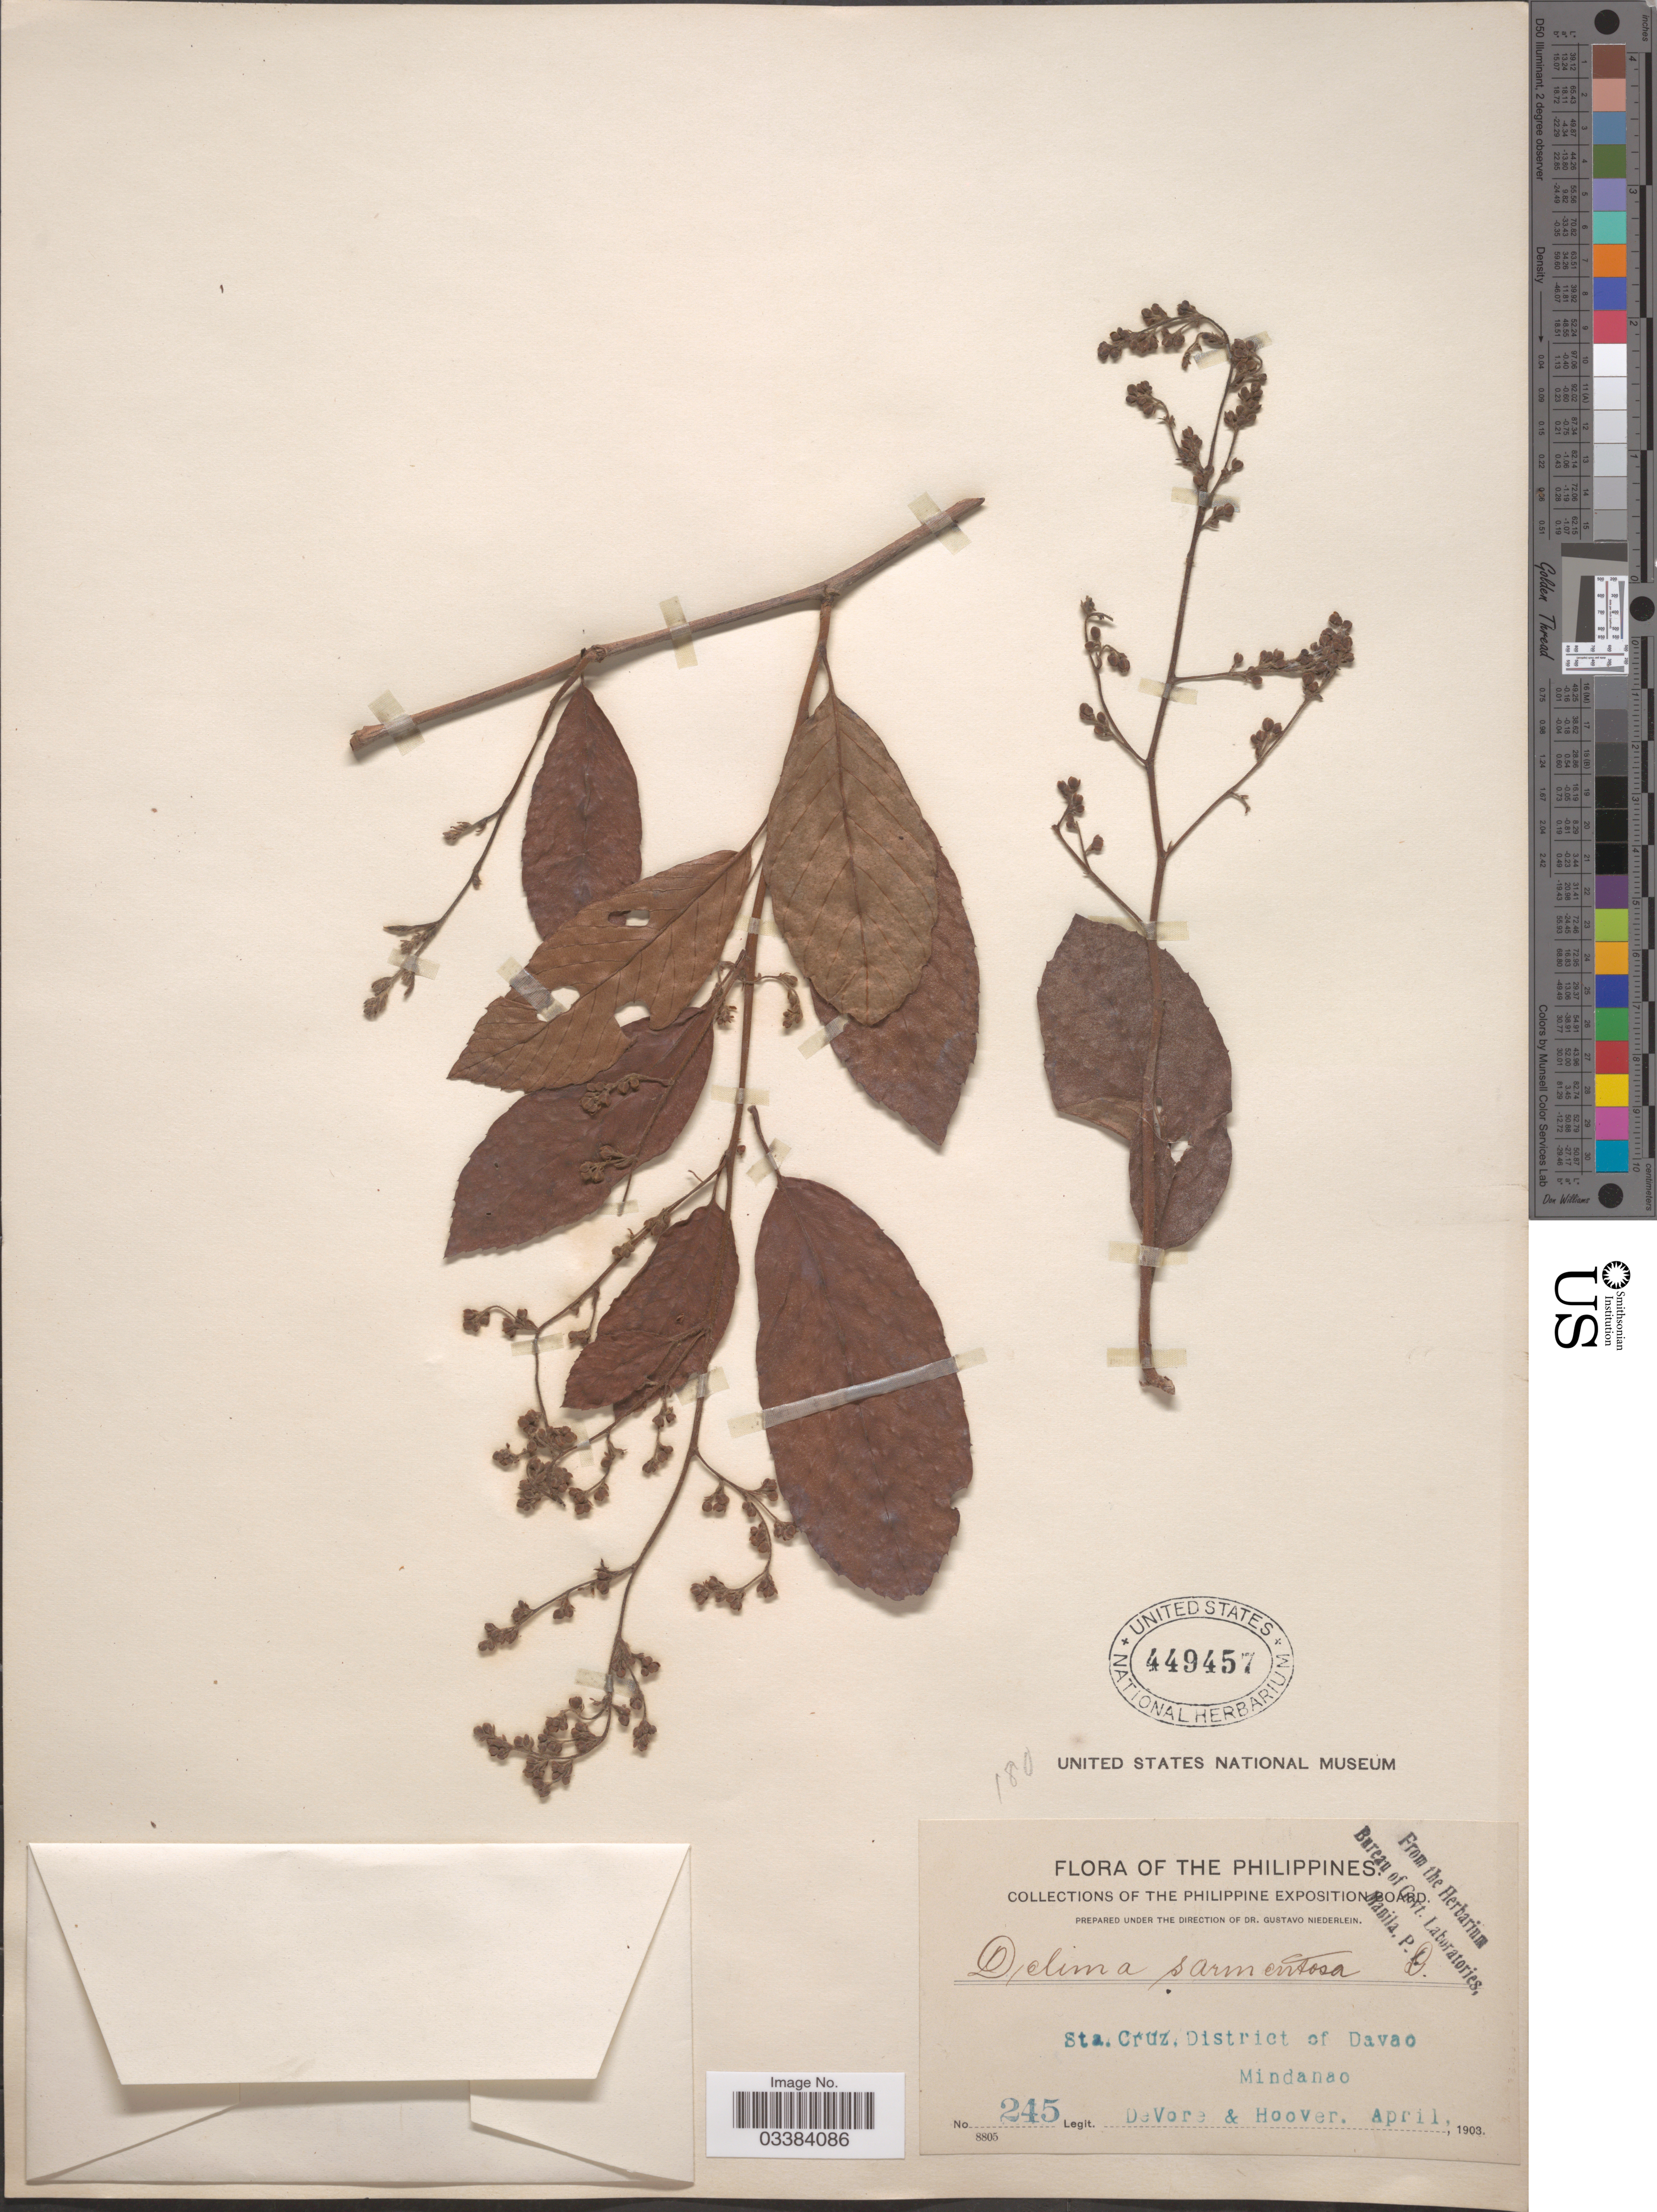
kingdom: Plantae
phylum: Tracheophyta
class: Magnoliopsida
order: Dilleniales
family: Dilleniaceae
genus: Tetracera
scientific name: Tetracera scandens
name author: (L.) Merr.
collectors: B. F. DeVore & -- Hoover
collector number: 245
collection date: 1903-04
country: Philippines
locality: Sta. Cruz, District of Davao, Mindanao.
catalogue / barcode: US 449457